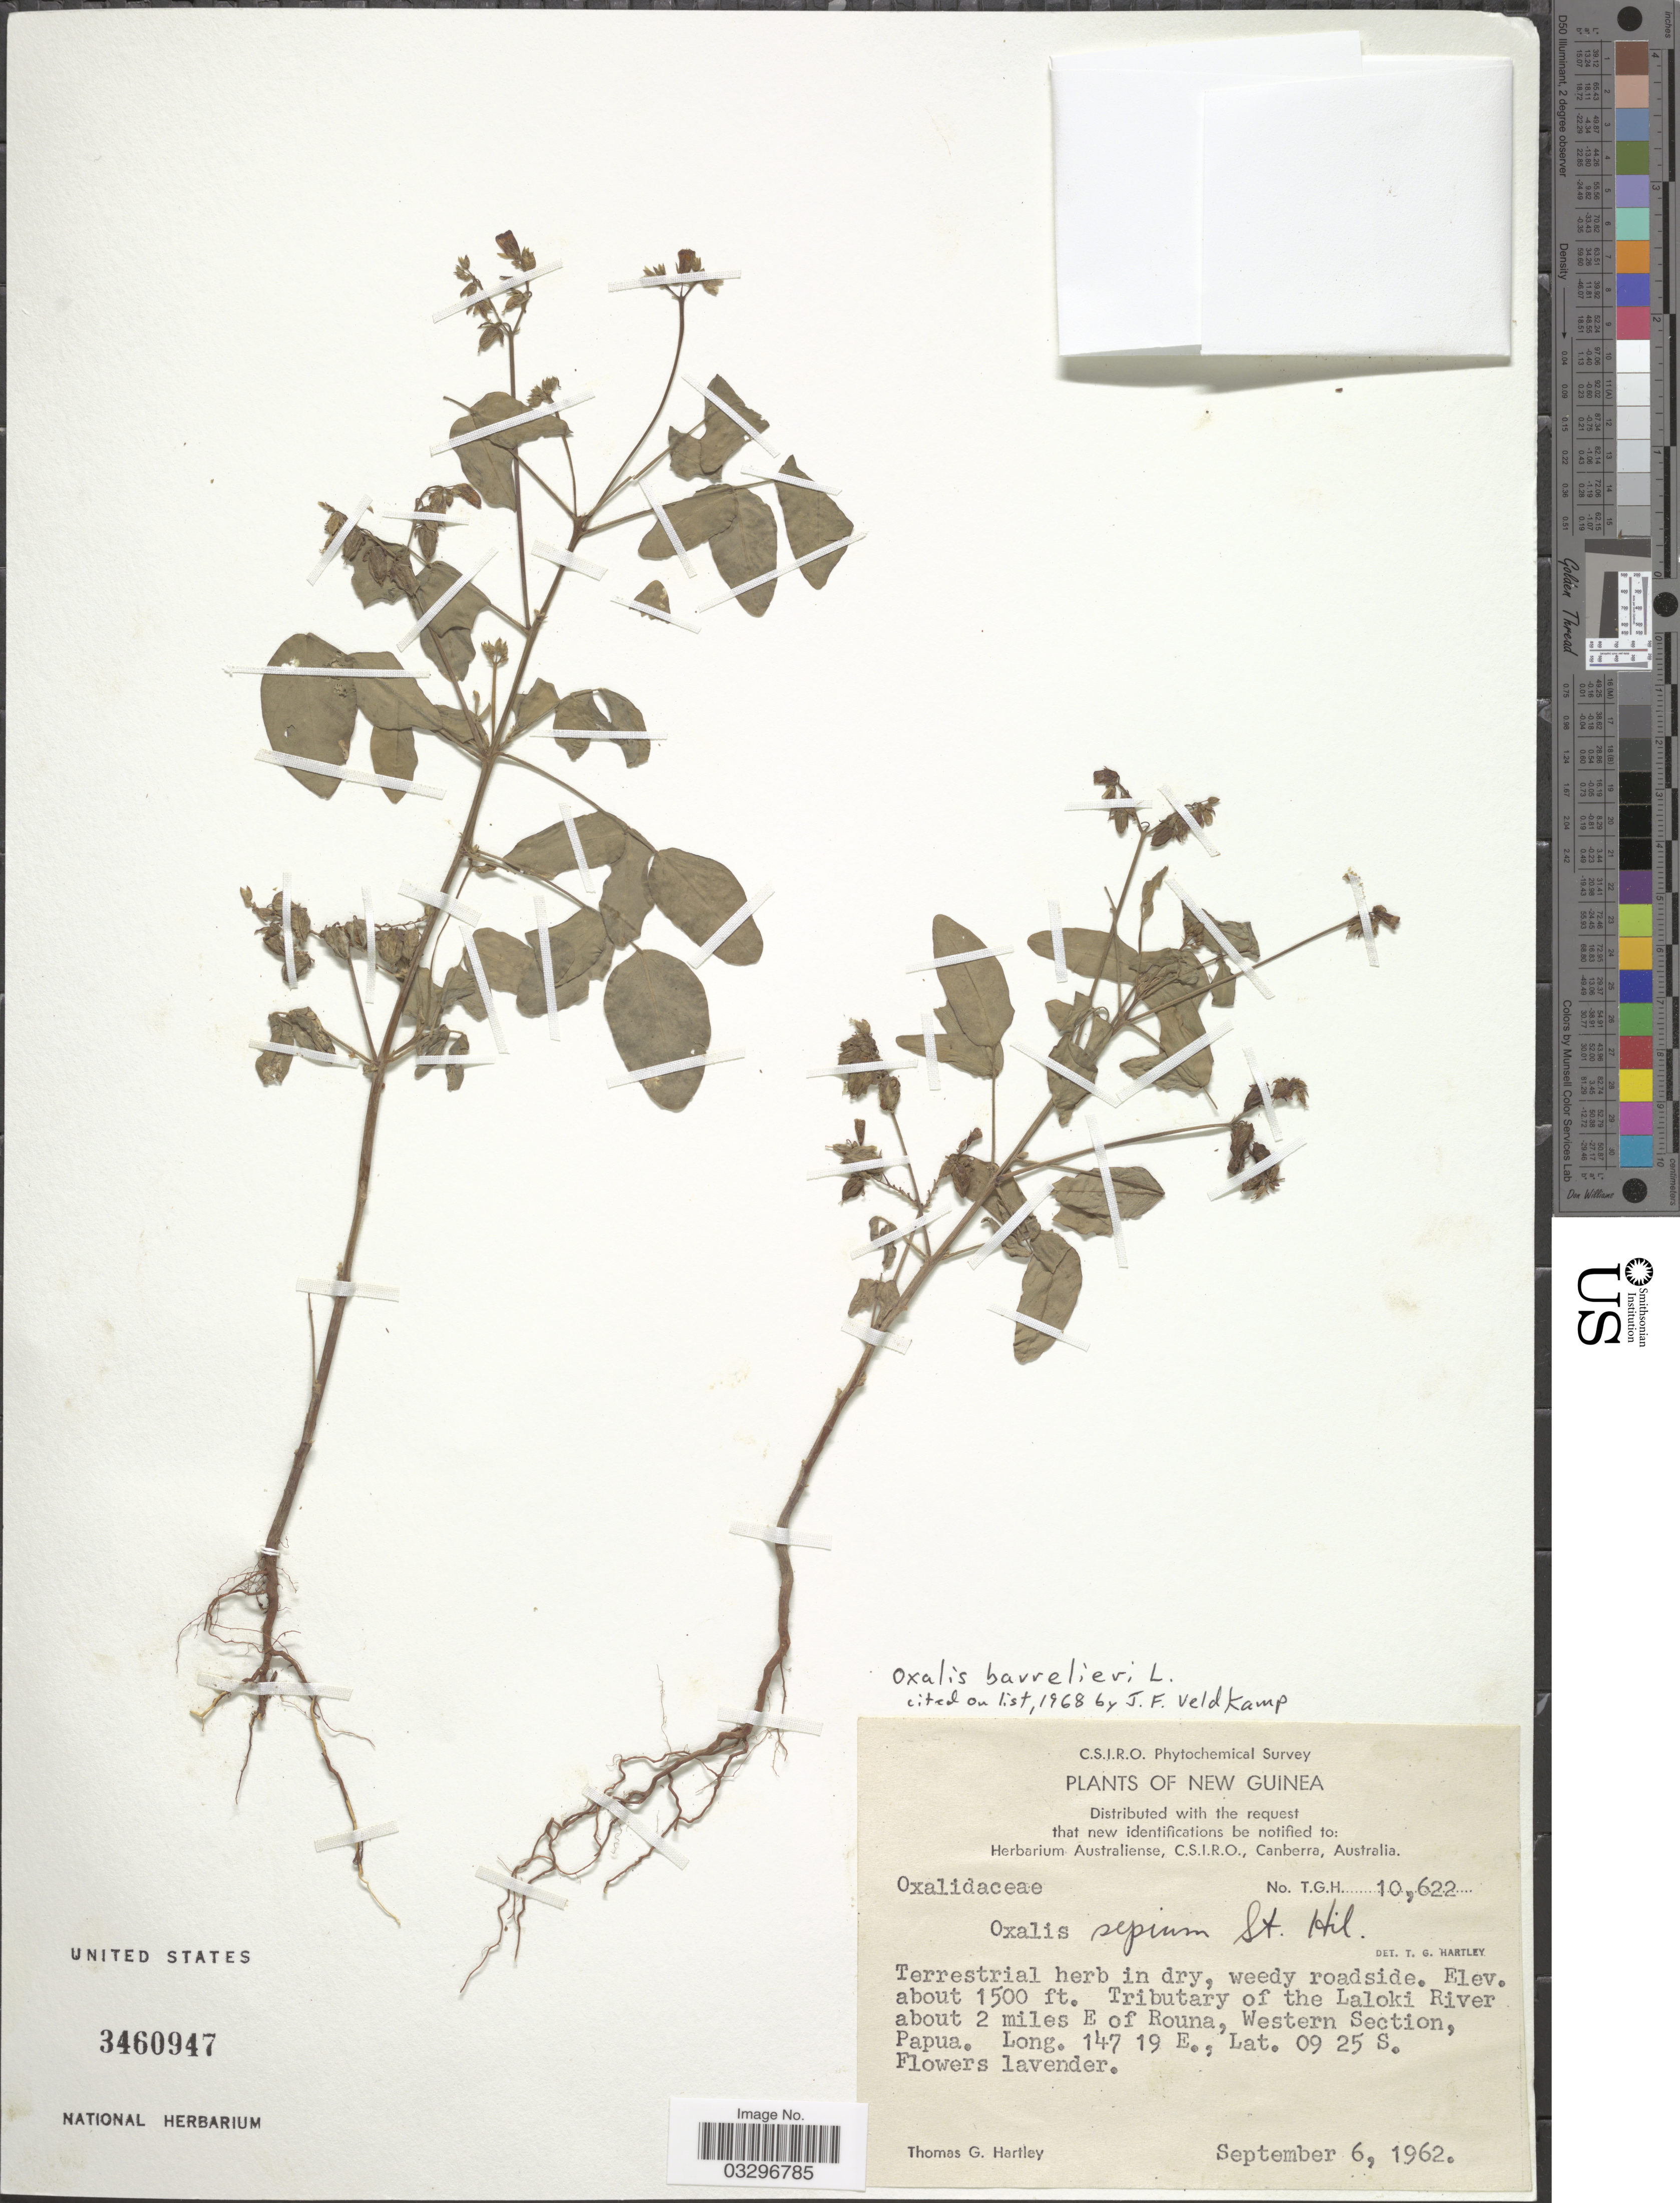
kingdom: Plantae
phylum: Tracheophyta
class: Magnoliopsida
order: Oxalidales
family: Oxalidaceae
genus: Oxalis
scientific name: Oxalis barrelieri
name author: L.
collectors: T. G. Hartley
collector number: TGH10622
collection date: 1962-09-06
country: Papua New Guinea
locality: New Guinea, Tributary of the Laloki River about 2 miles Rouma, Western Section, Papua.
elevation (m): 457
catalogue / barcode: US 3460947